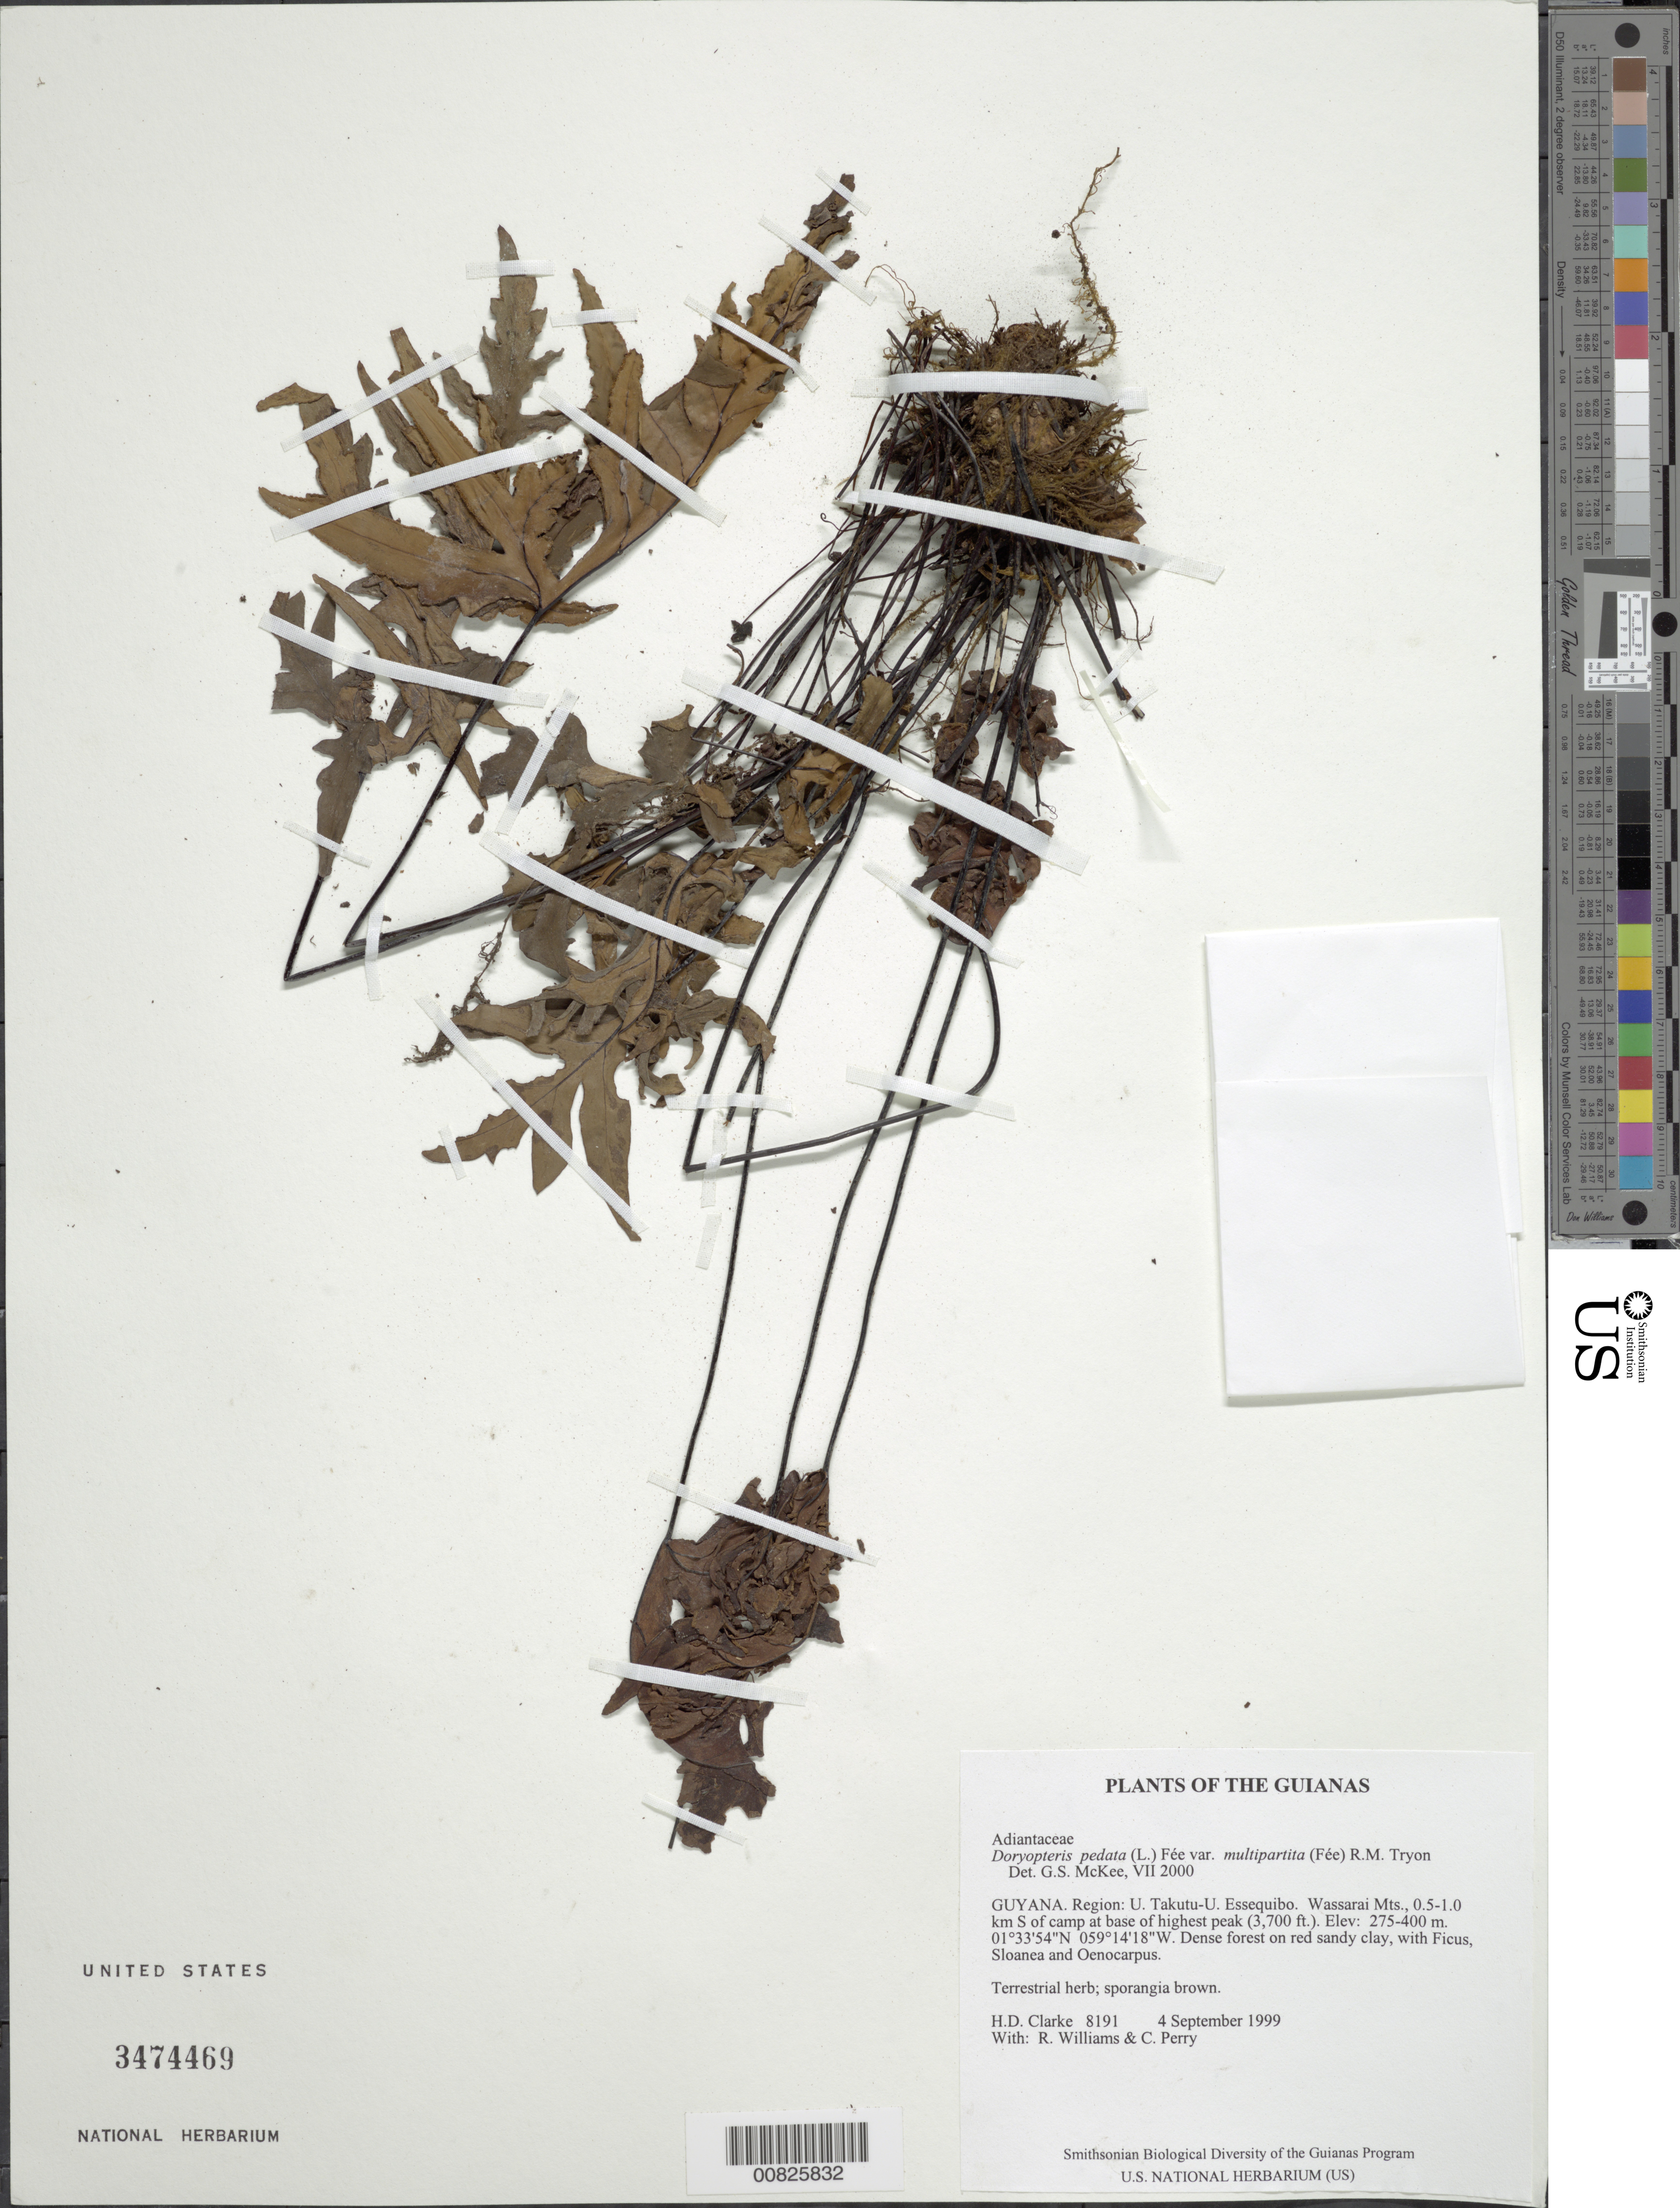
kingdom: Plantae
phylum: Tracheophyta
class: Polypodiopsida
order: Polypodiales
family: Pteridaceae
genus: Doryopteris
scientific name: Doryopteris pedata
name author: (L.) Fée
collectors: H. D. Clarke, R. Williams & C. Perry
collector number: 8191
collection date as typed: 4 September 1999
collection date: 1999-09-04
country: Guyana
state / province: U. Takutu-U. Essequibo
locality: Wassarai Mts., 0.5-1.0 km S of camp at base of highest peak (3,700 ft.)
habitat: Dense forest on red sandy clay, with Ficus, Sloanea and Oenocarpus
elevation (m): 275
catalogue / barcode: US 3474469